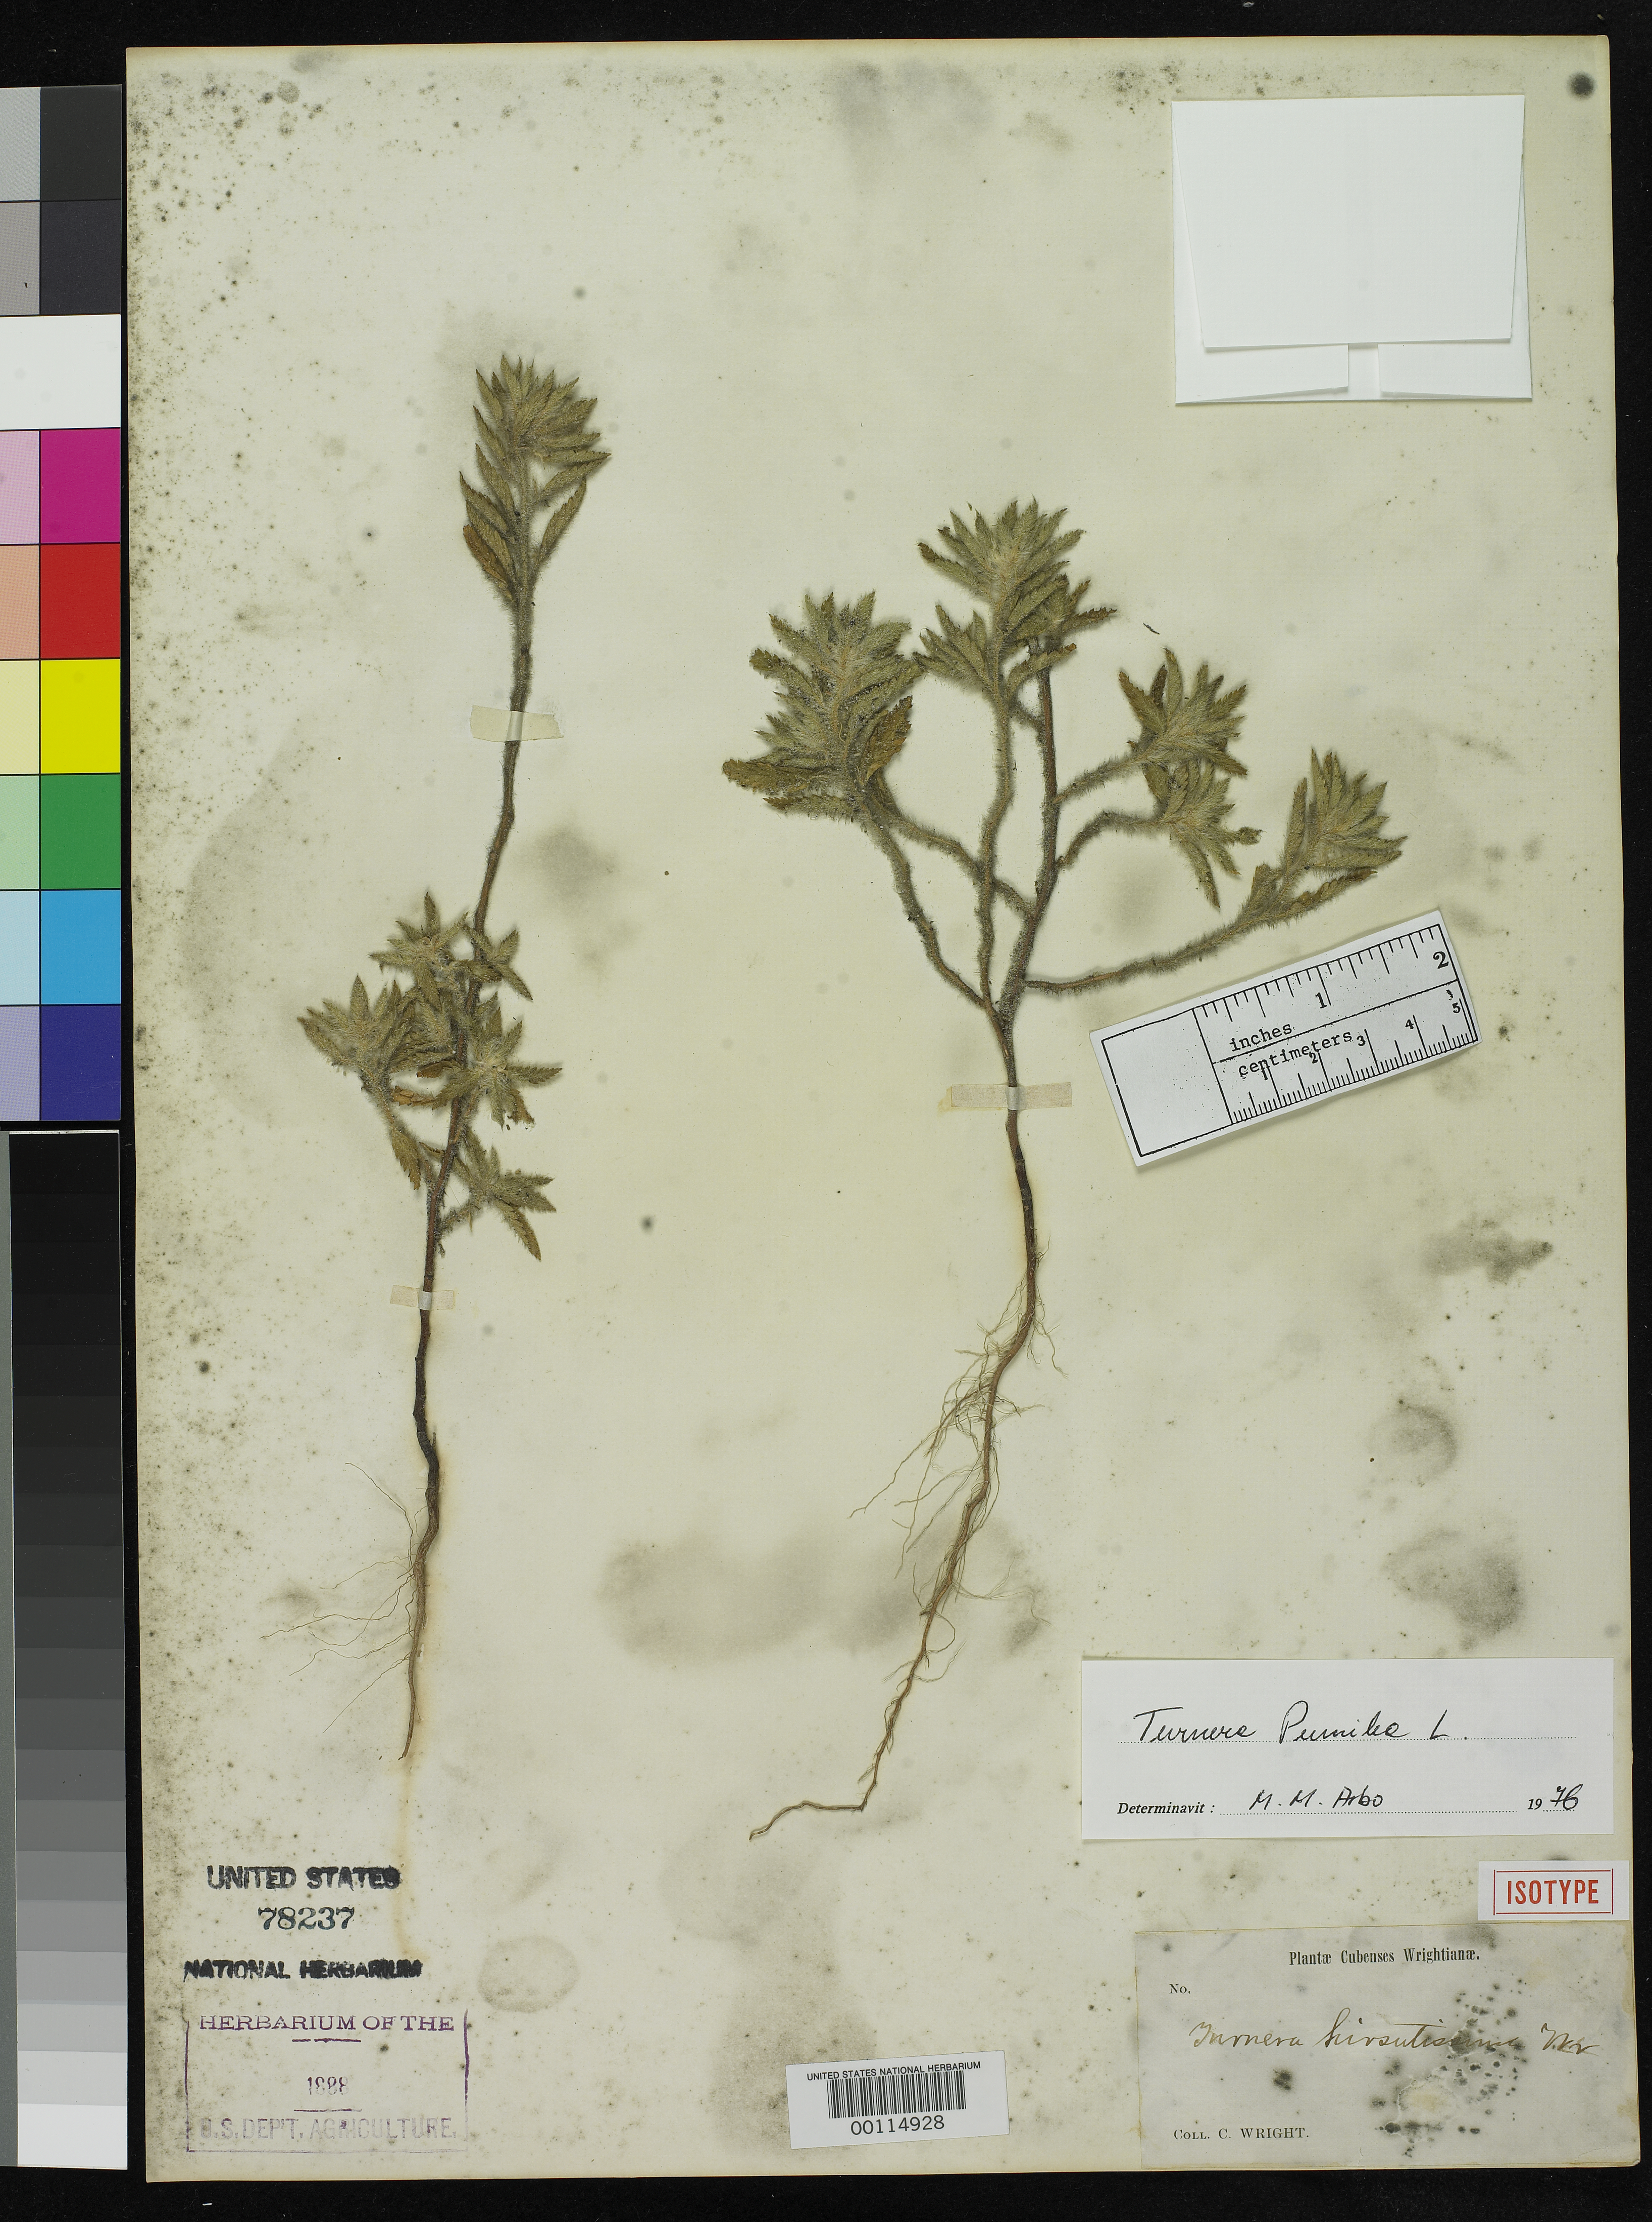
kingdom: Plantae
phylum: Tracheophyta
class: Magnoliopsida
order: Malpighiales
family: Turneraceae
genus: Turnera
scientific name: Turnera hirsutissima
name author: C. Wright in Sauvalle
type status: Isotype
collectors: C. Wright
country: Cuba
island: Greater Antilles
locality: Vuelta-abajo, near La Grifa.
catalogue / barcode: US 78237